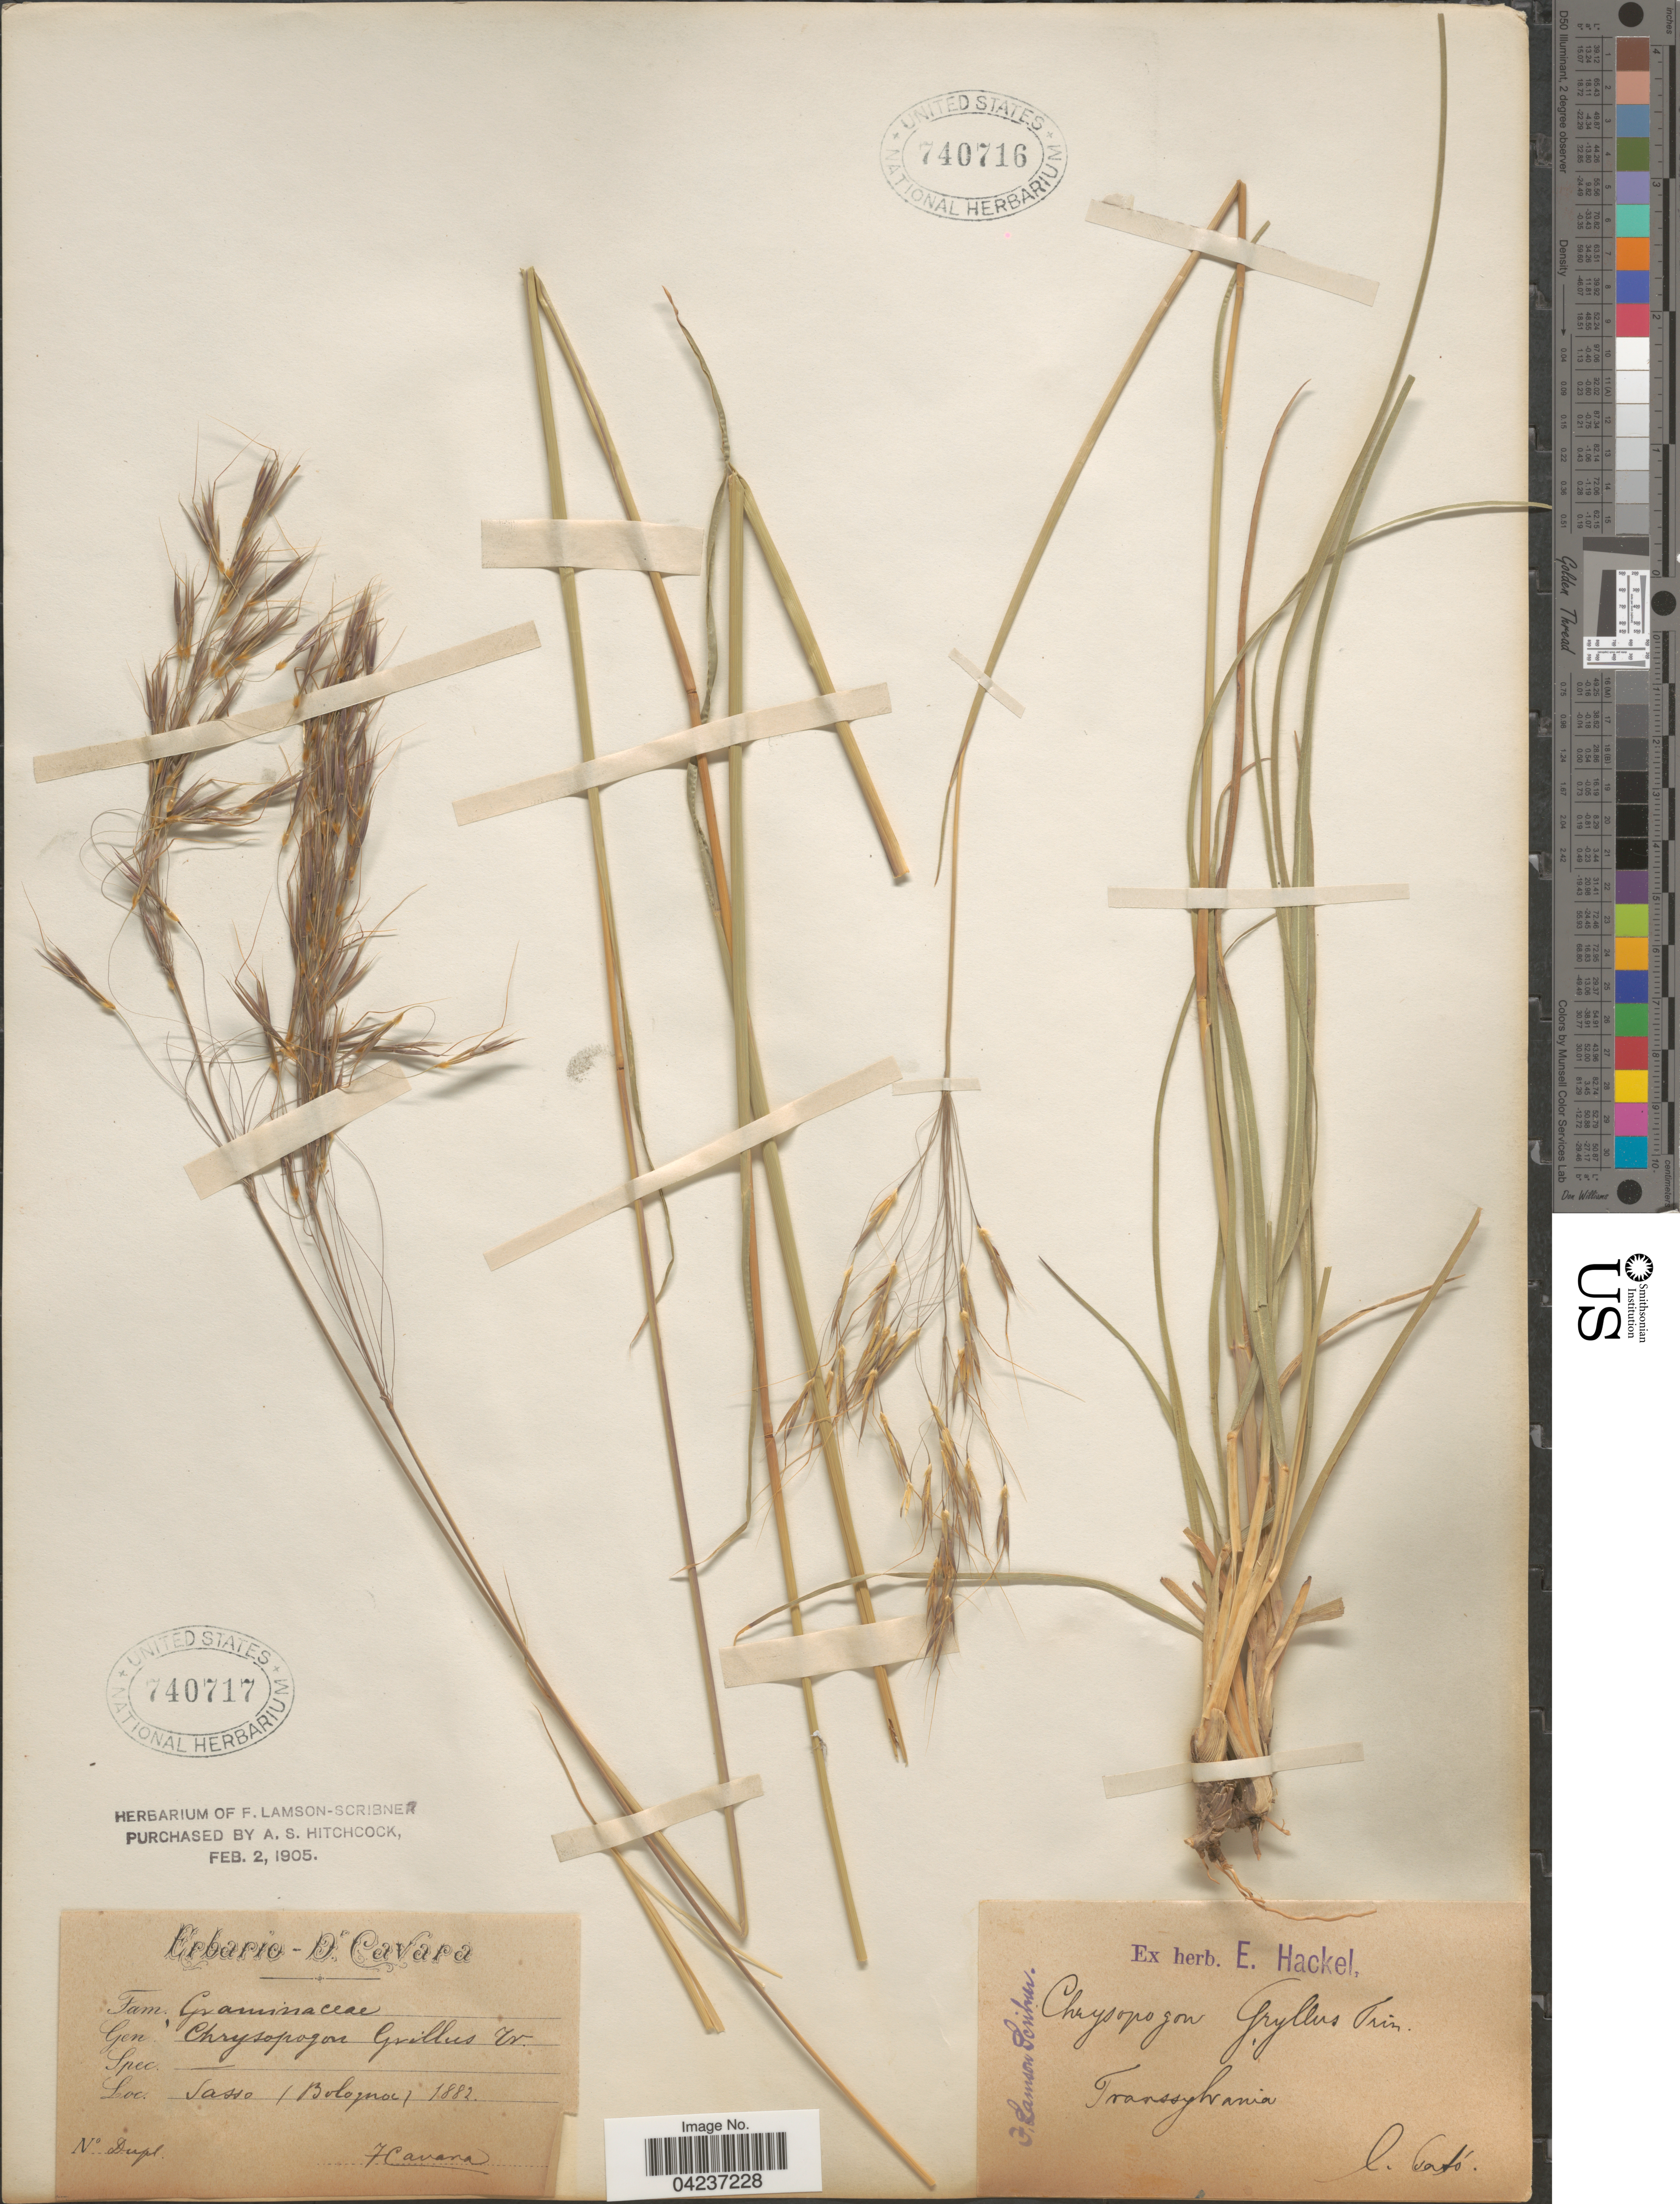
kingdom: Plantae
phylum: Tracheophyta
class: Liliopsida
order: Poales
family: Poaceae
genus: Chrysopogon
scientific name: Chrysopogon gryllus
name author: (L.) Trin.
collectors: Csató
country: Romania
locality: Transsylvania.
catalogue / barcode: US 740716-2